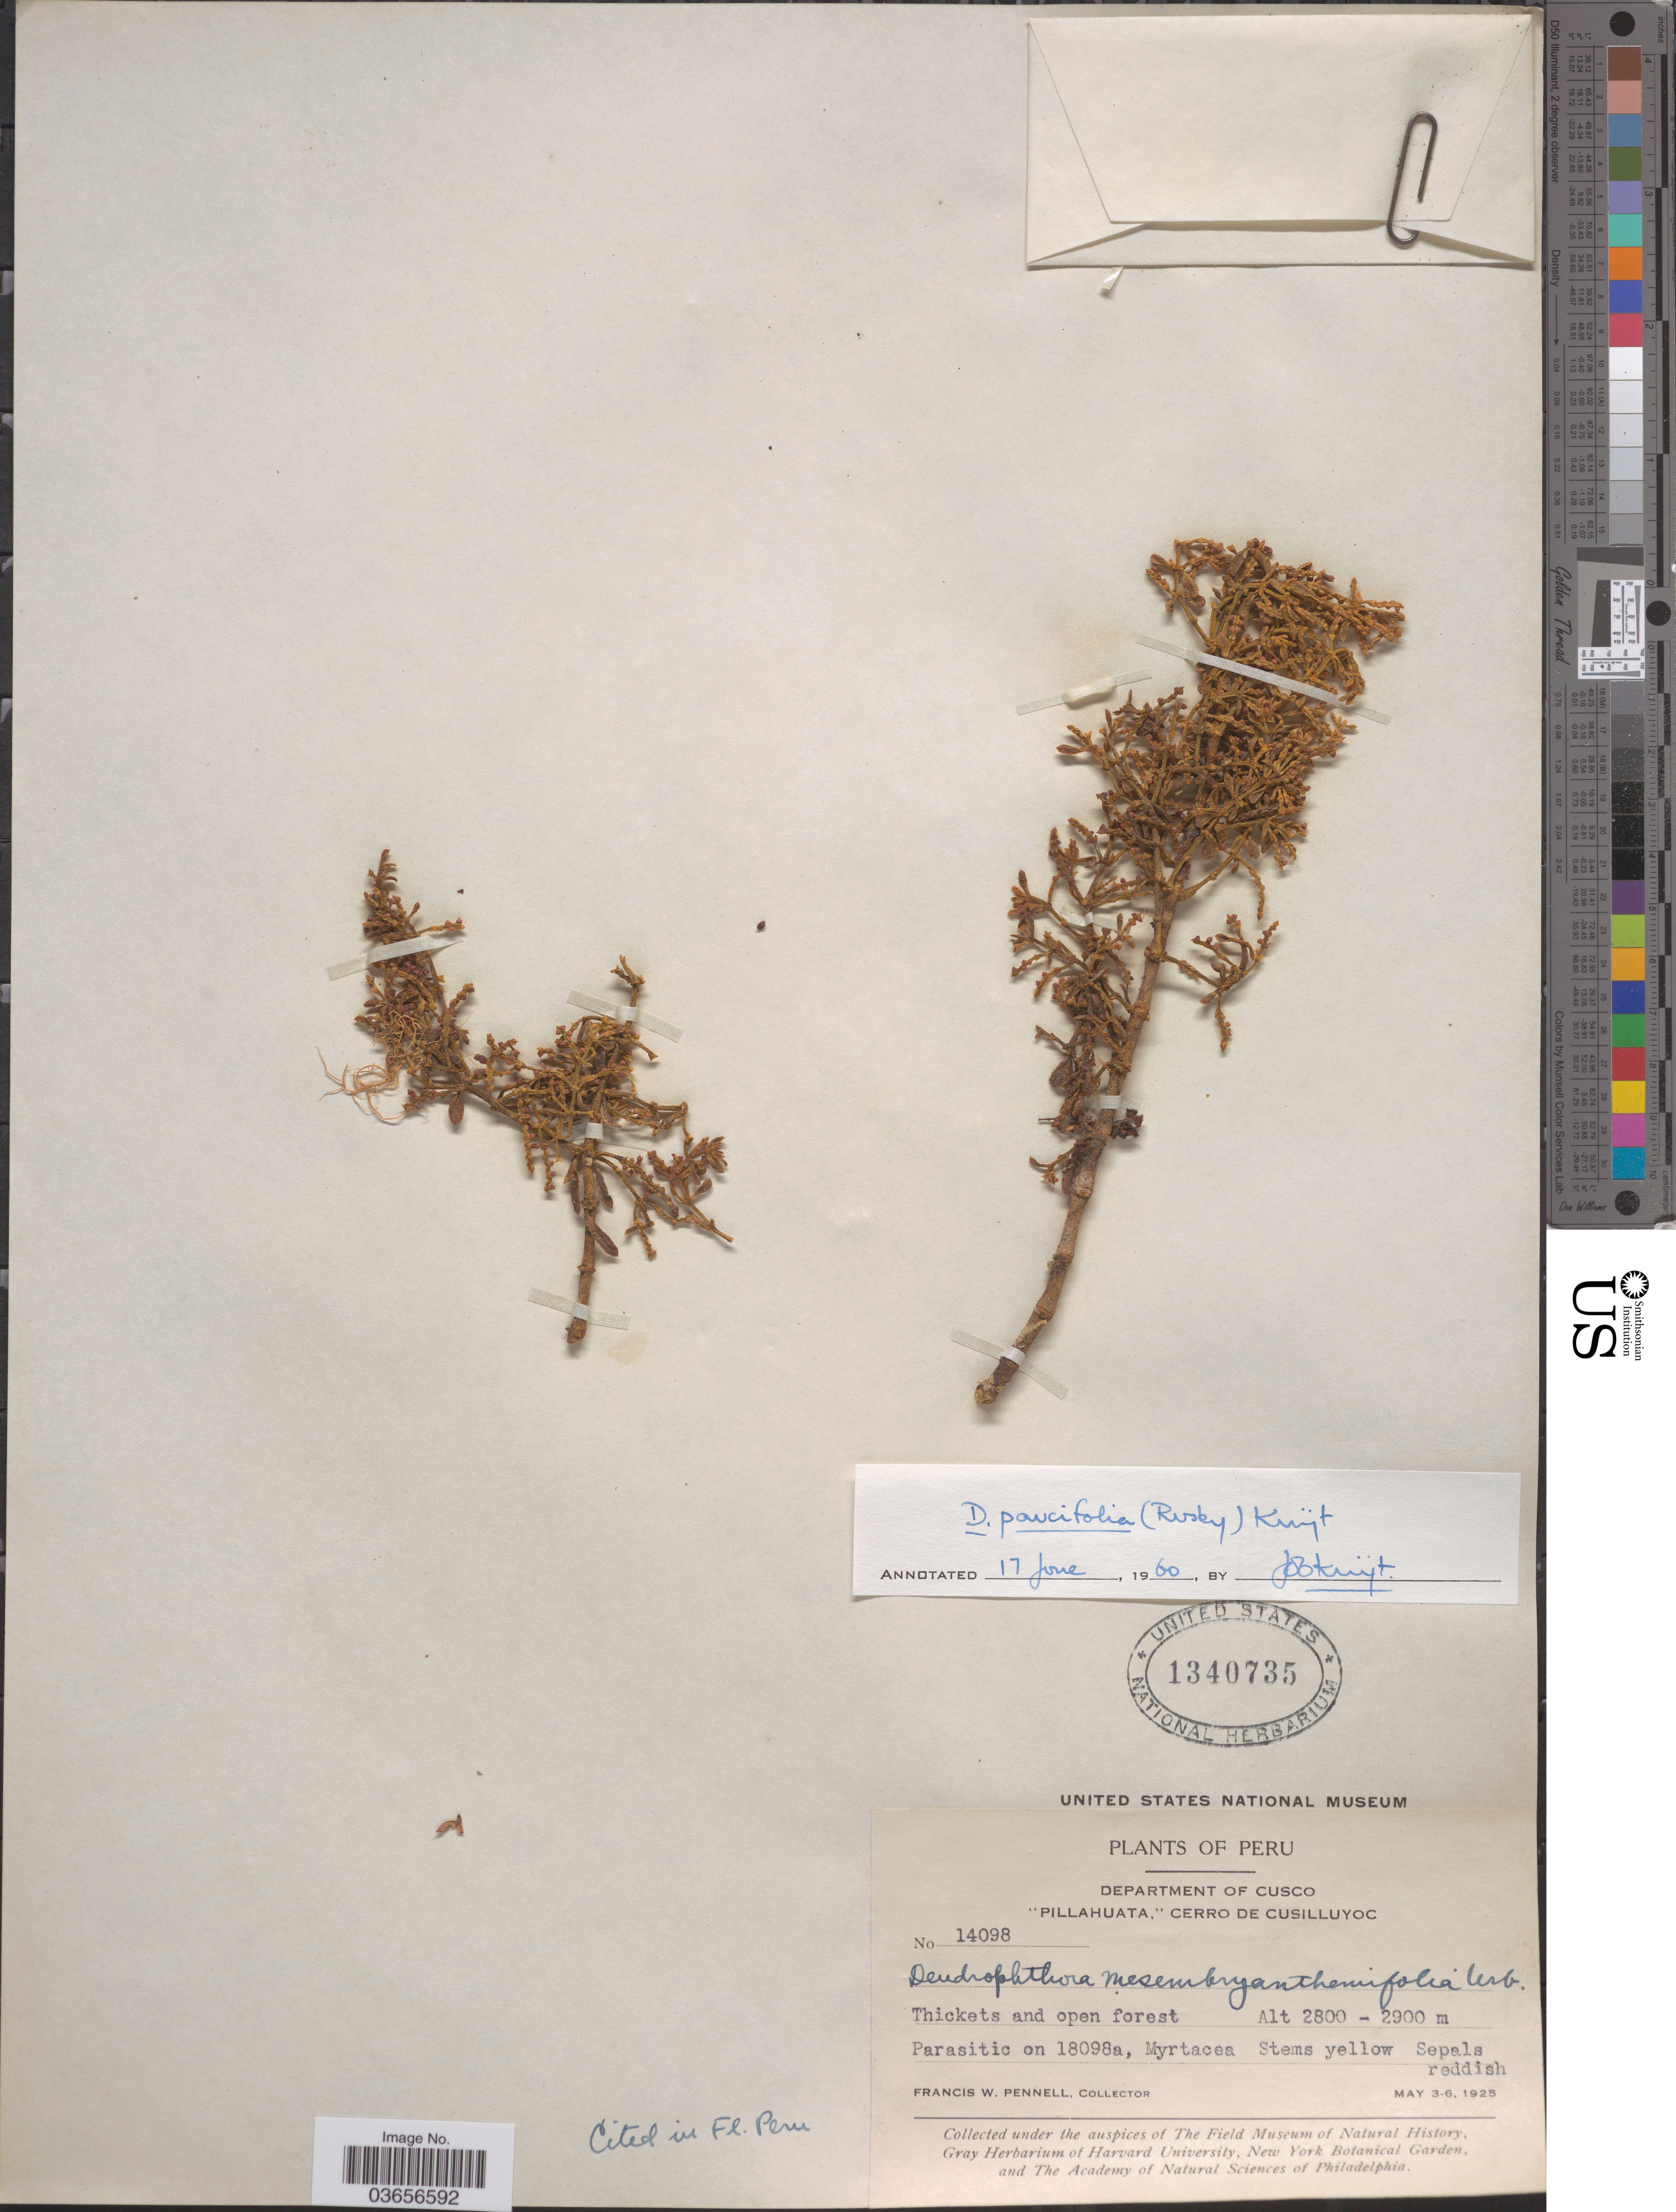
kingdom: Plantae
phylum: Tracheophyta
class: Magnoliopsida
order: Santalales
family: Viscaceae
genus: Dendrophthora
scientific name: Dendrophthora paucifolia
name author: (Rusby) Kuijt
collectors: F. W. Pennell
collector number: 14098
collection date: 1925-05-03/1925-05-06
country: Peru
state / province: Cusco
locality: Department of Cusco. "Pillahuata," Cerro de Cusilluyoc.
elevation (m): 2800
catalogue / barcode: US 1340735